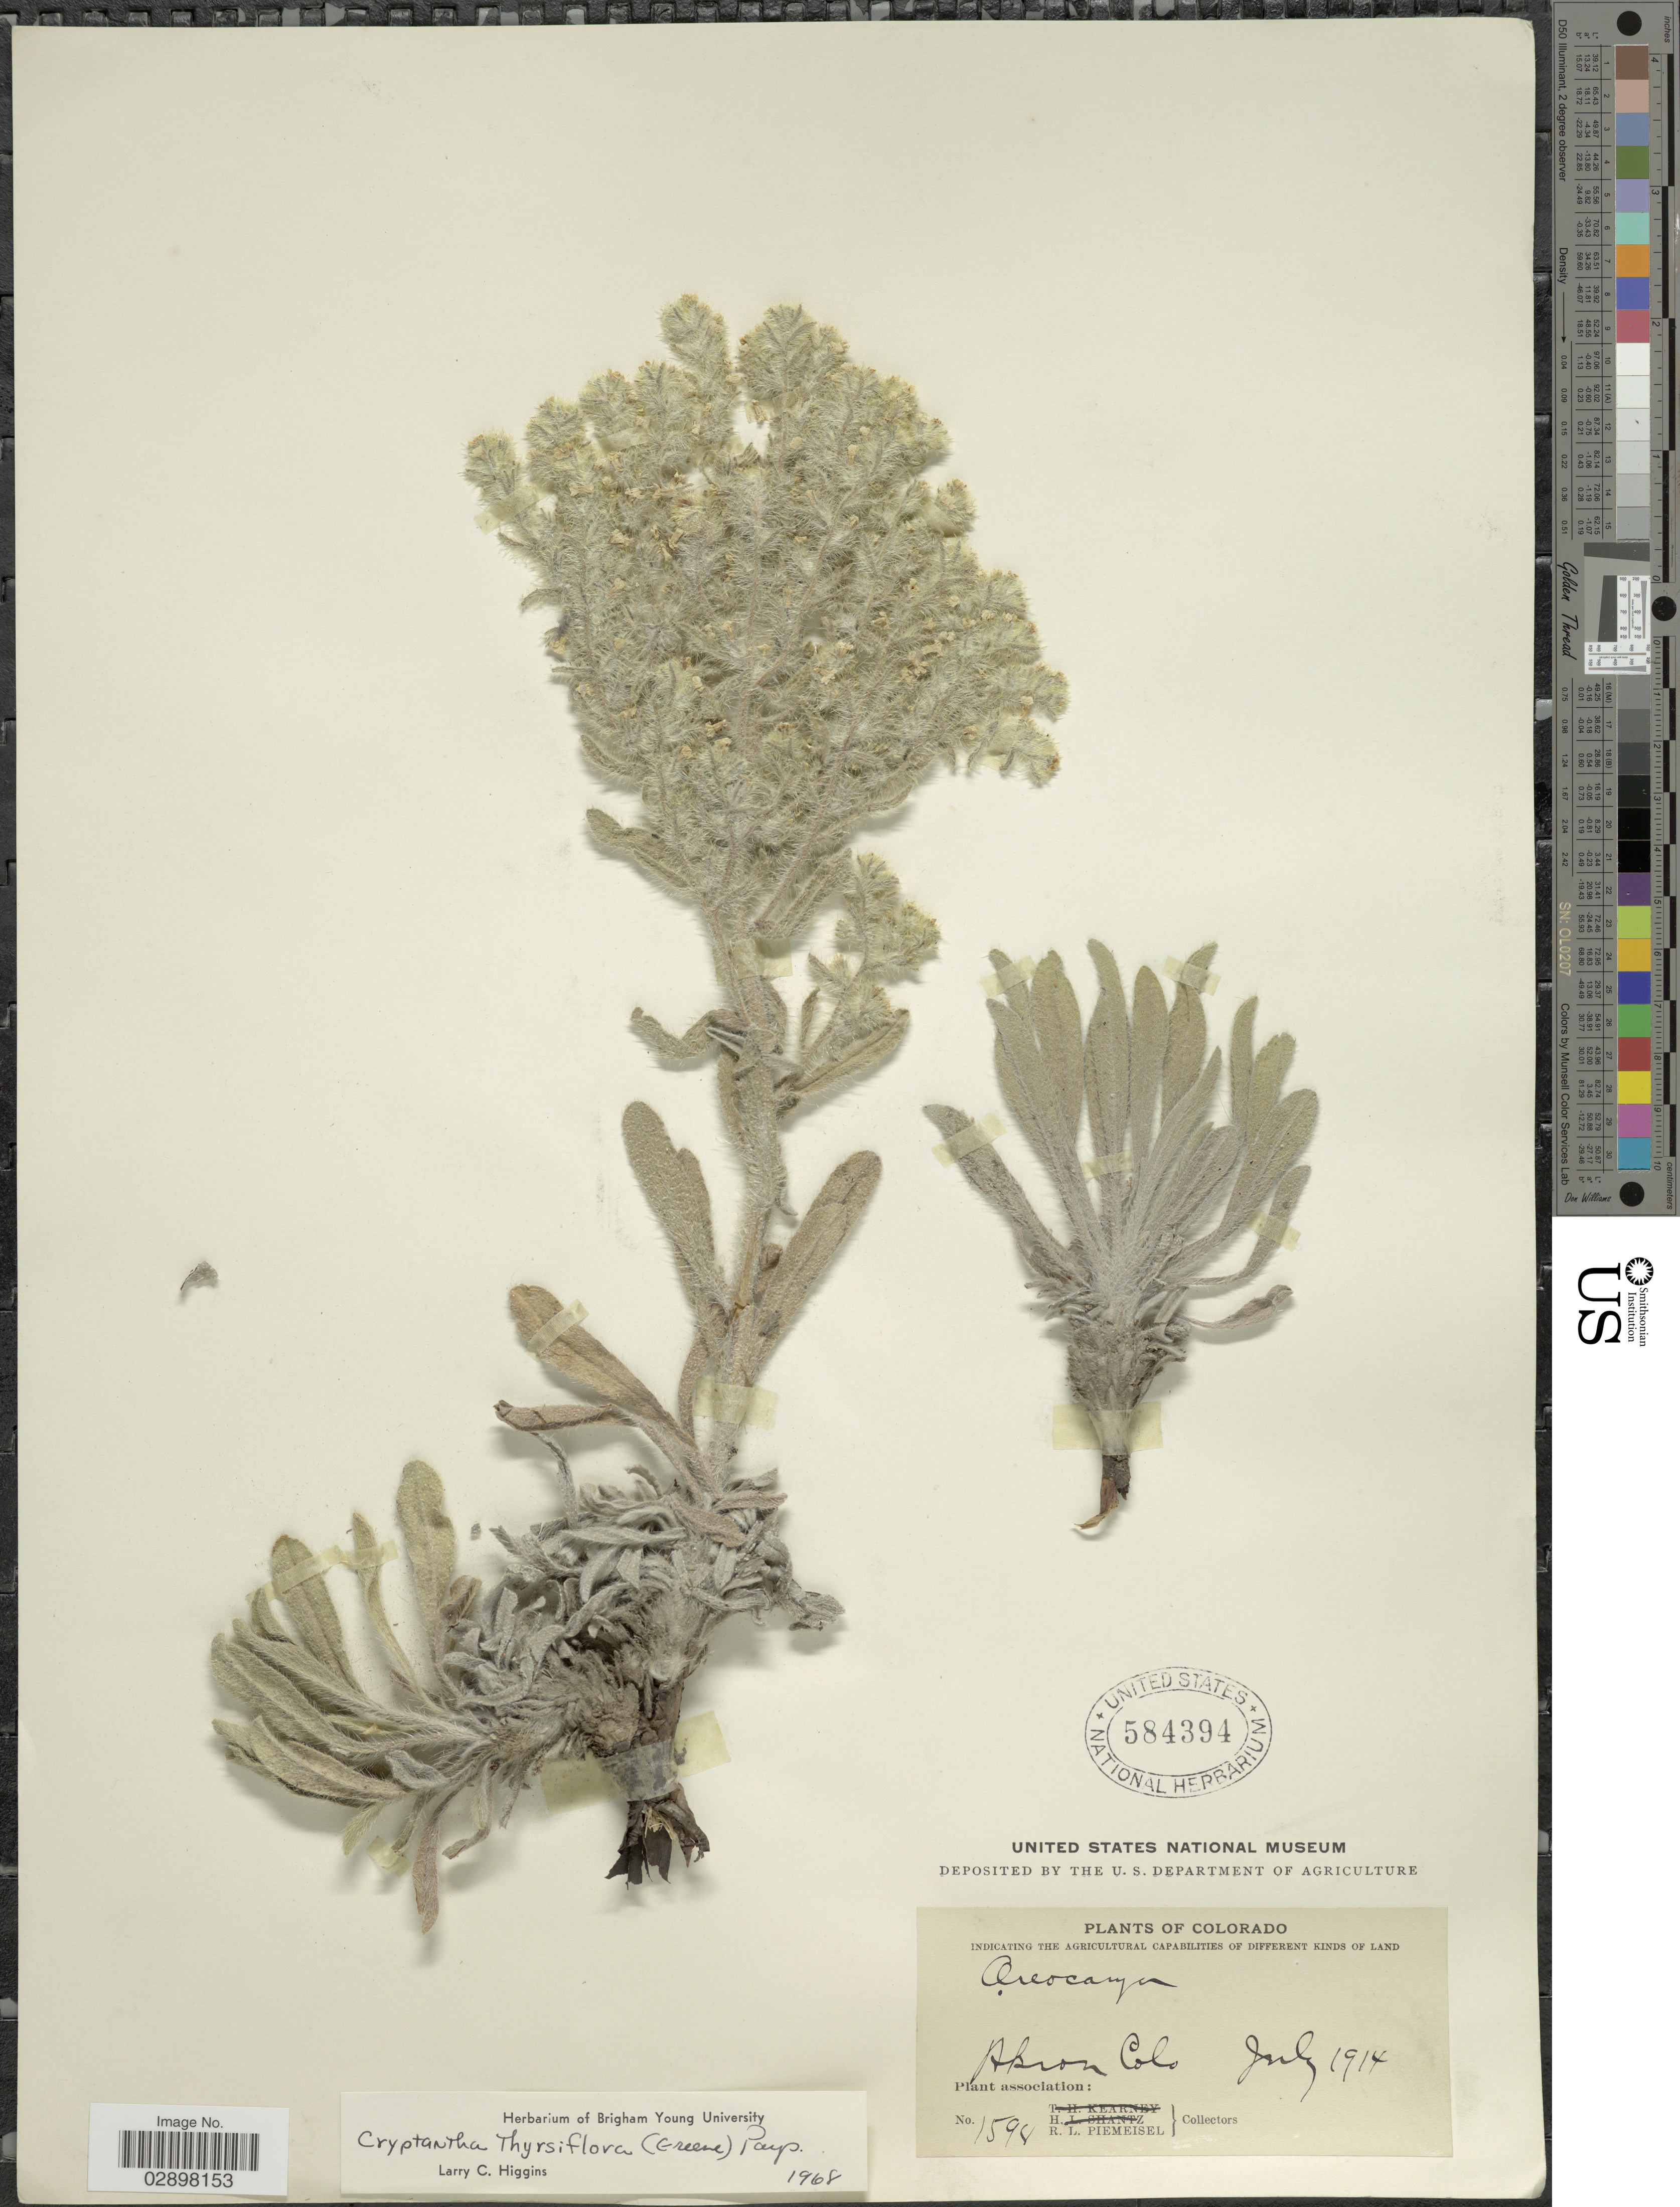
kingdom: Plantae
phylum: Tracheophyta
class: Magnoliopsida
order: Boraginales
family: Boraginaceae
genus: Cryptantha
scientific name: Cryptantha thyrsiflora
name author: (Greene) Payson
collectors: R. L. Piemeisel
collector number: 1594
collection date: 1914-07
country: United States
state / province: Colorado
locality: Akron Colo.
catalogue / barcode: US 584394